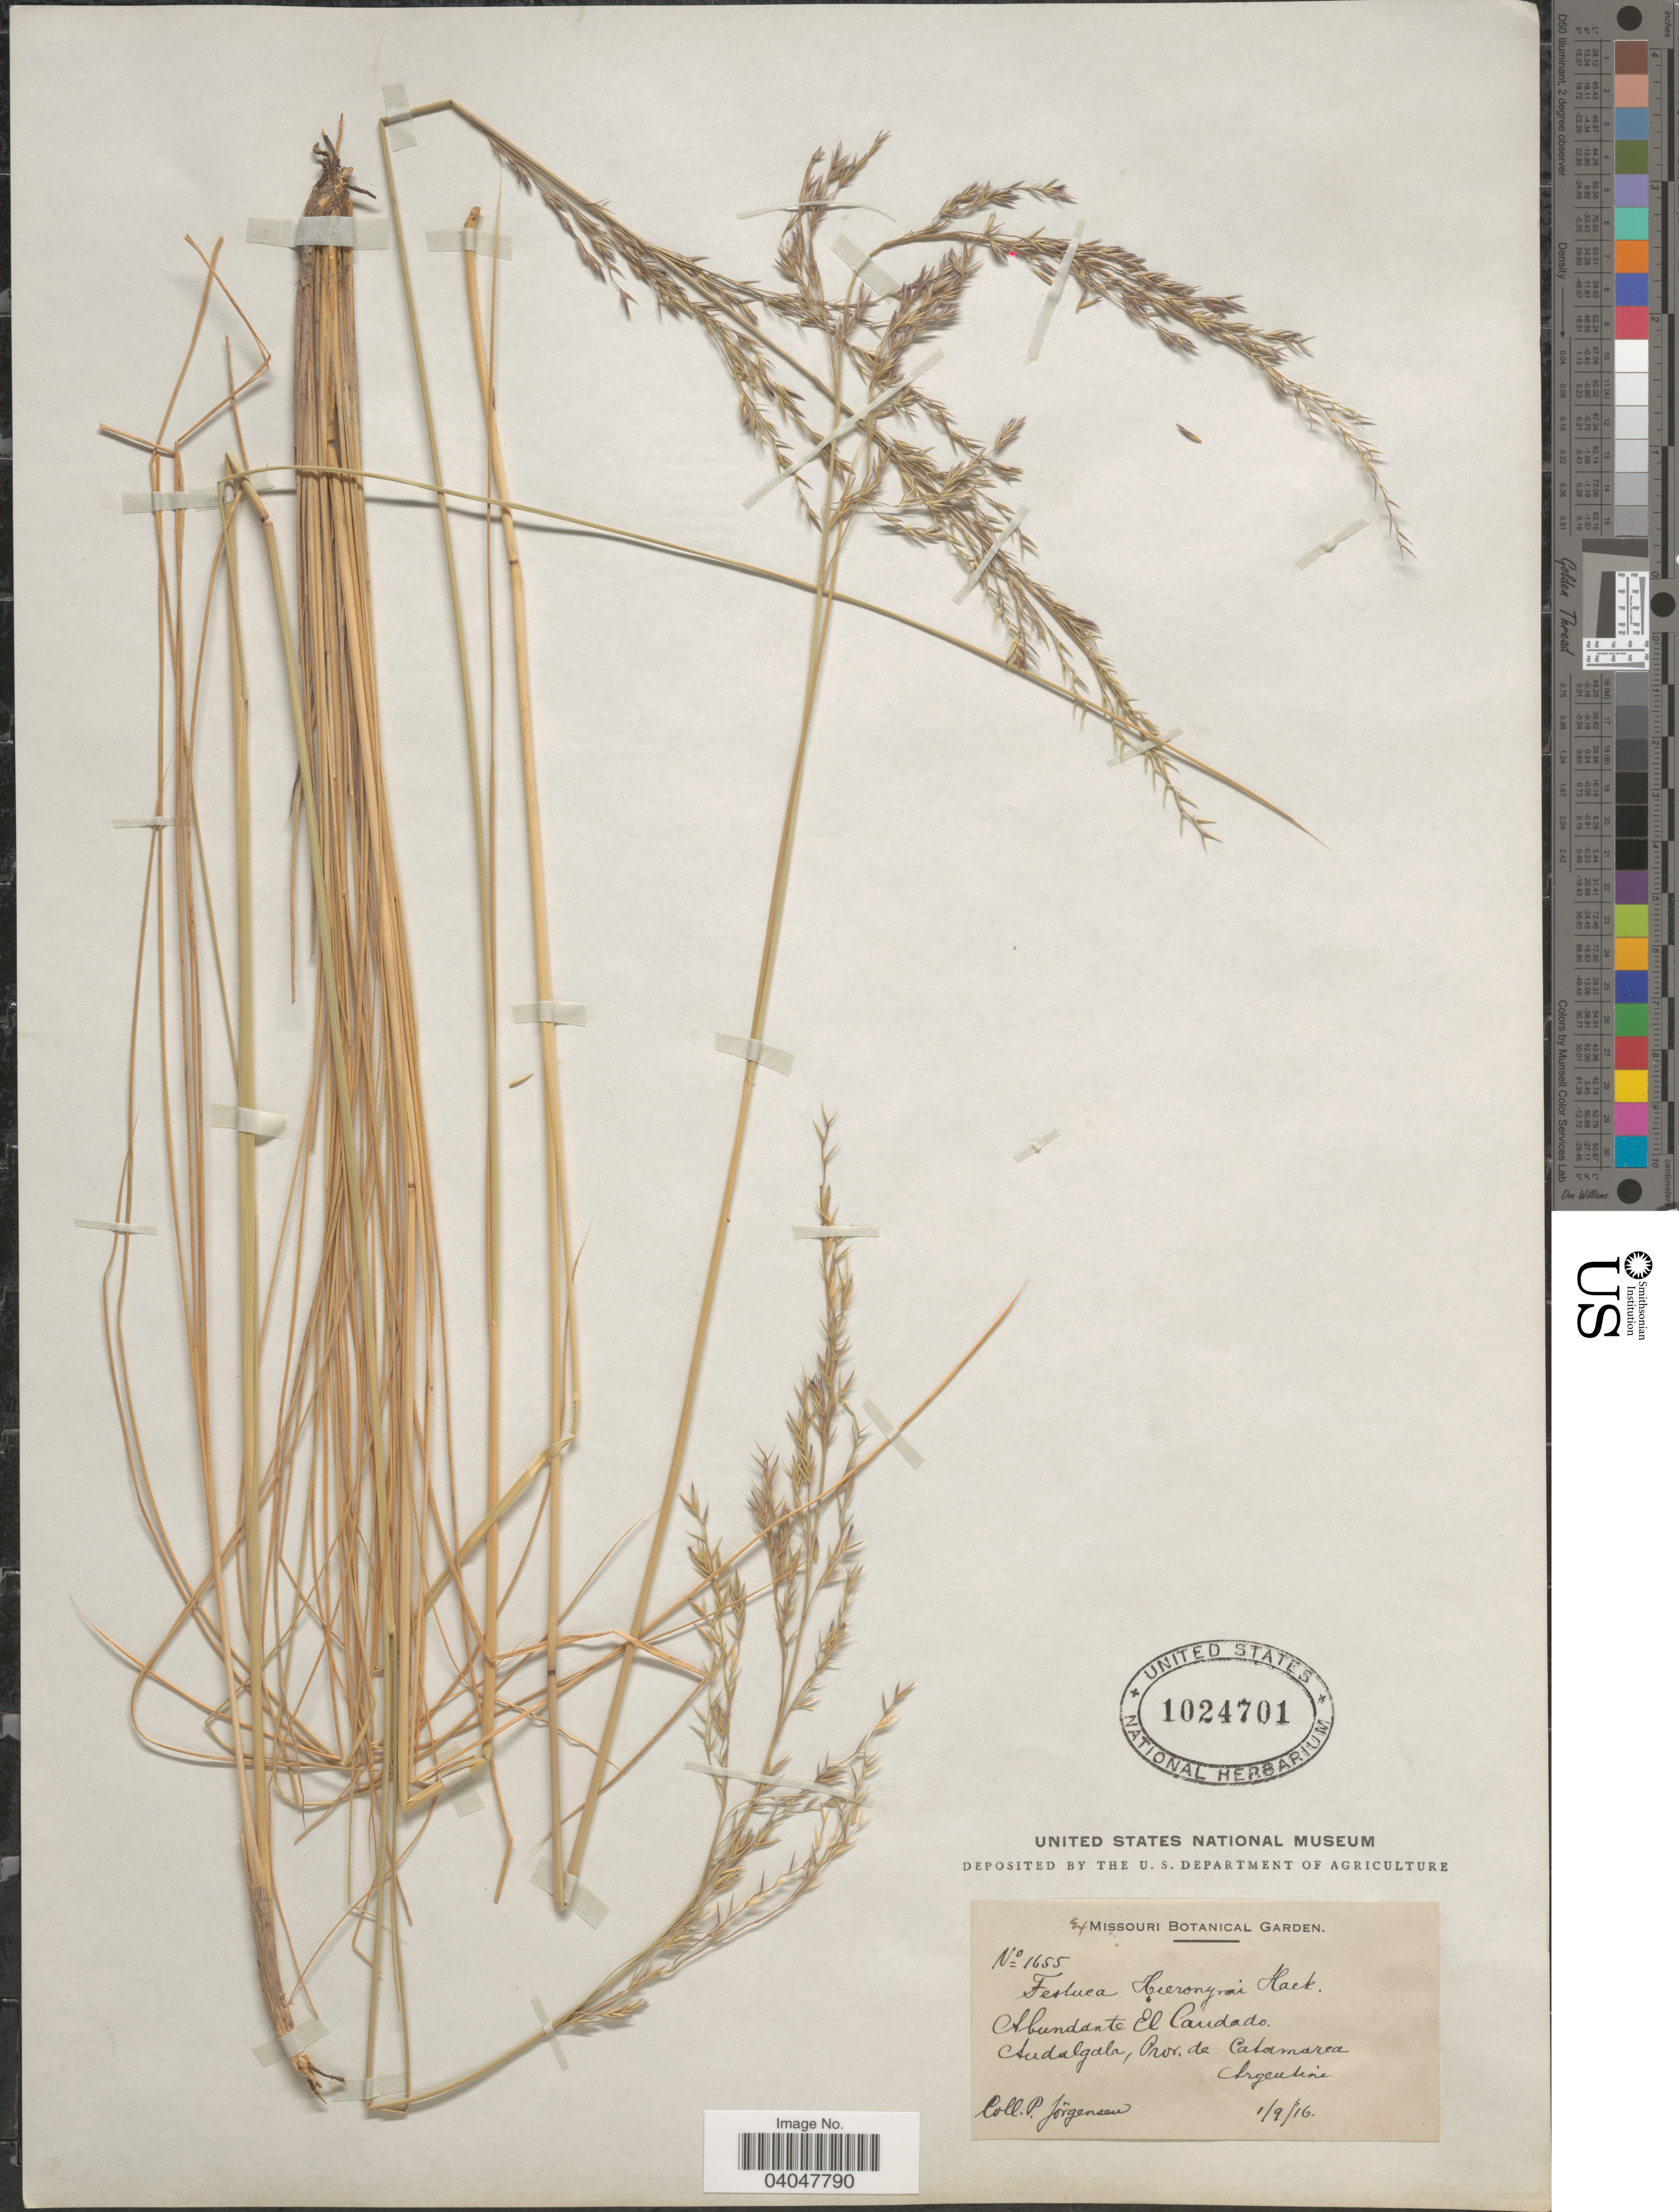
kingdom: Plantae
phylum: Tracheophyta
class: Liliopsida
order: Poales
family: Poaceae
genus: Festuca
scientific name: Festuca hieronymi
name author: Hack.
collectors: P. Jörgensen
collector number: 1655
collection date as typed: Transcribed d/m/y: 1/9/16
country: Argentina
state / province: Catamarca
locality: El Candado. Andalgala.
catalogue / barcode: US 1024701